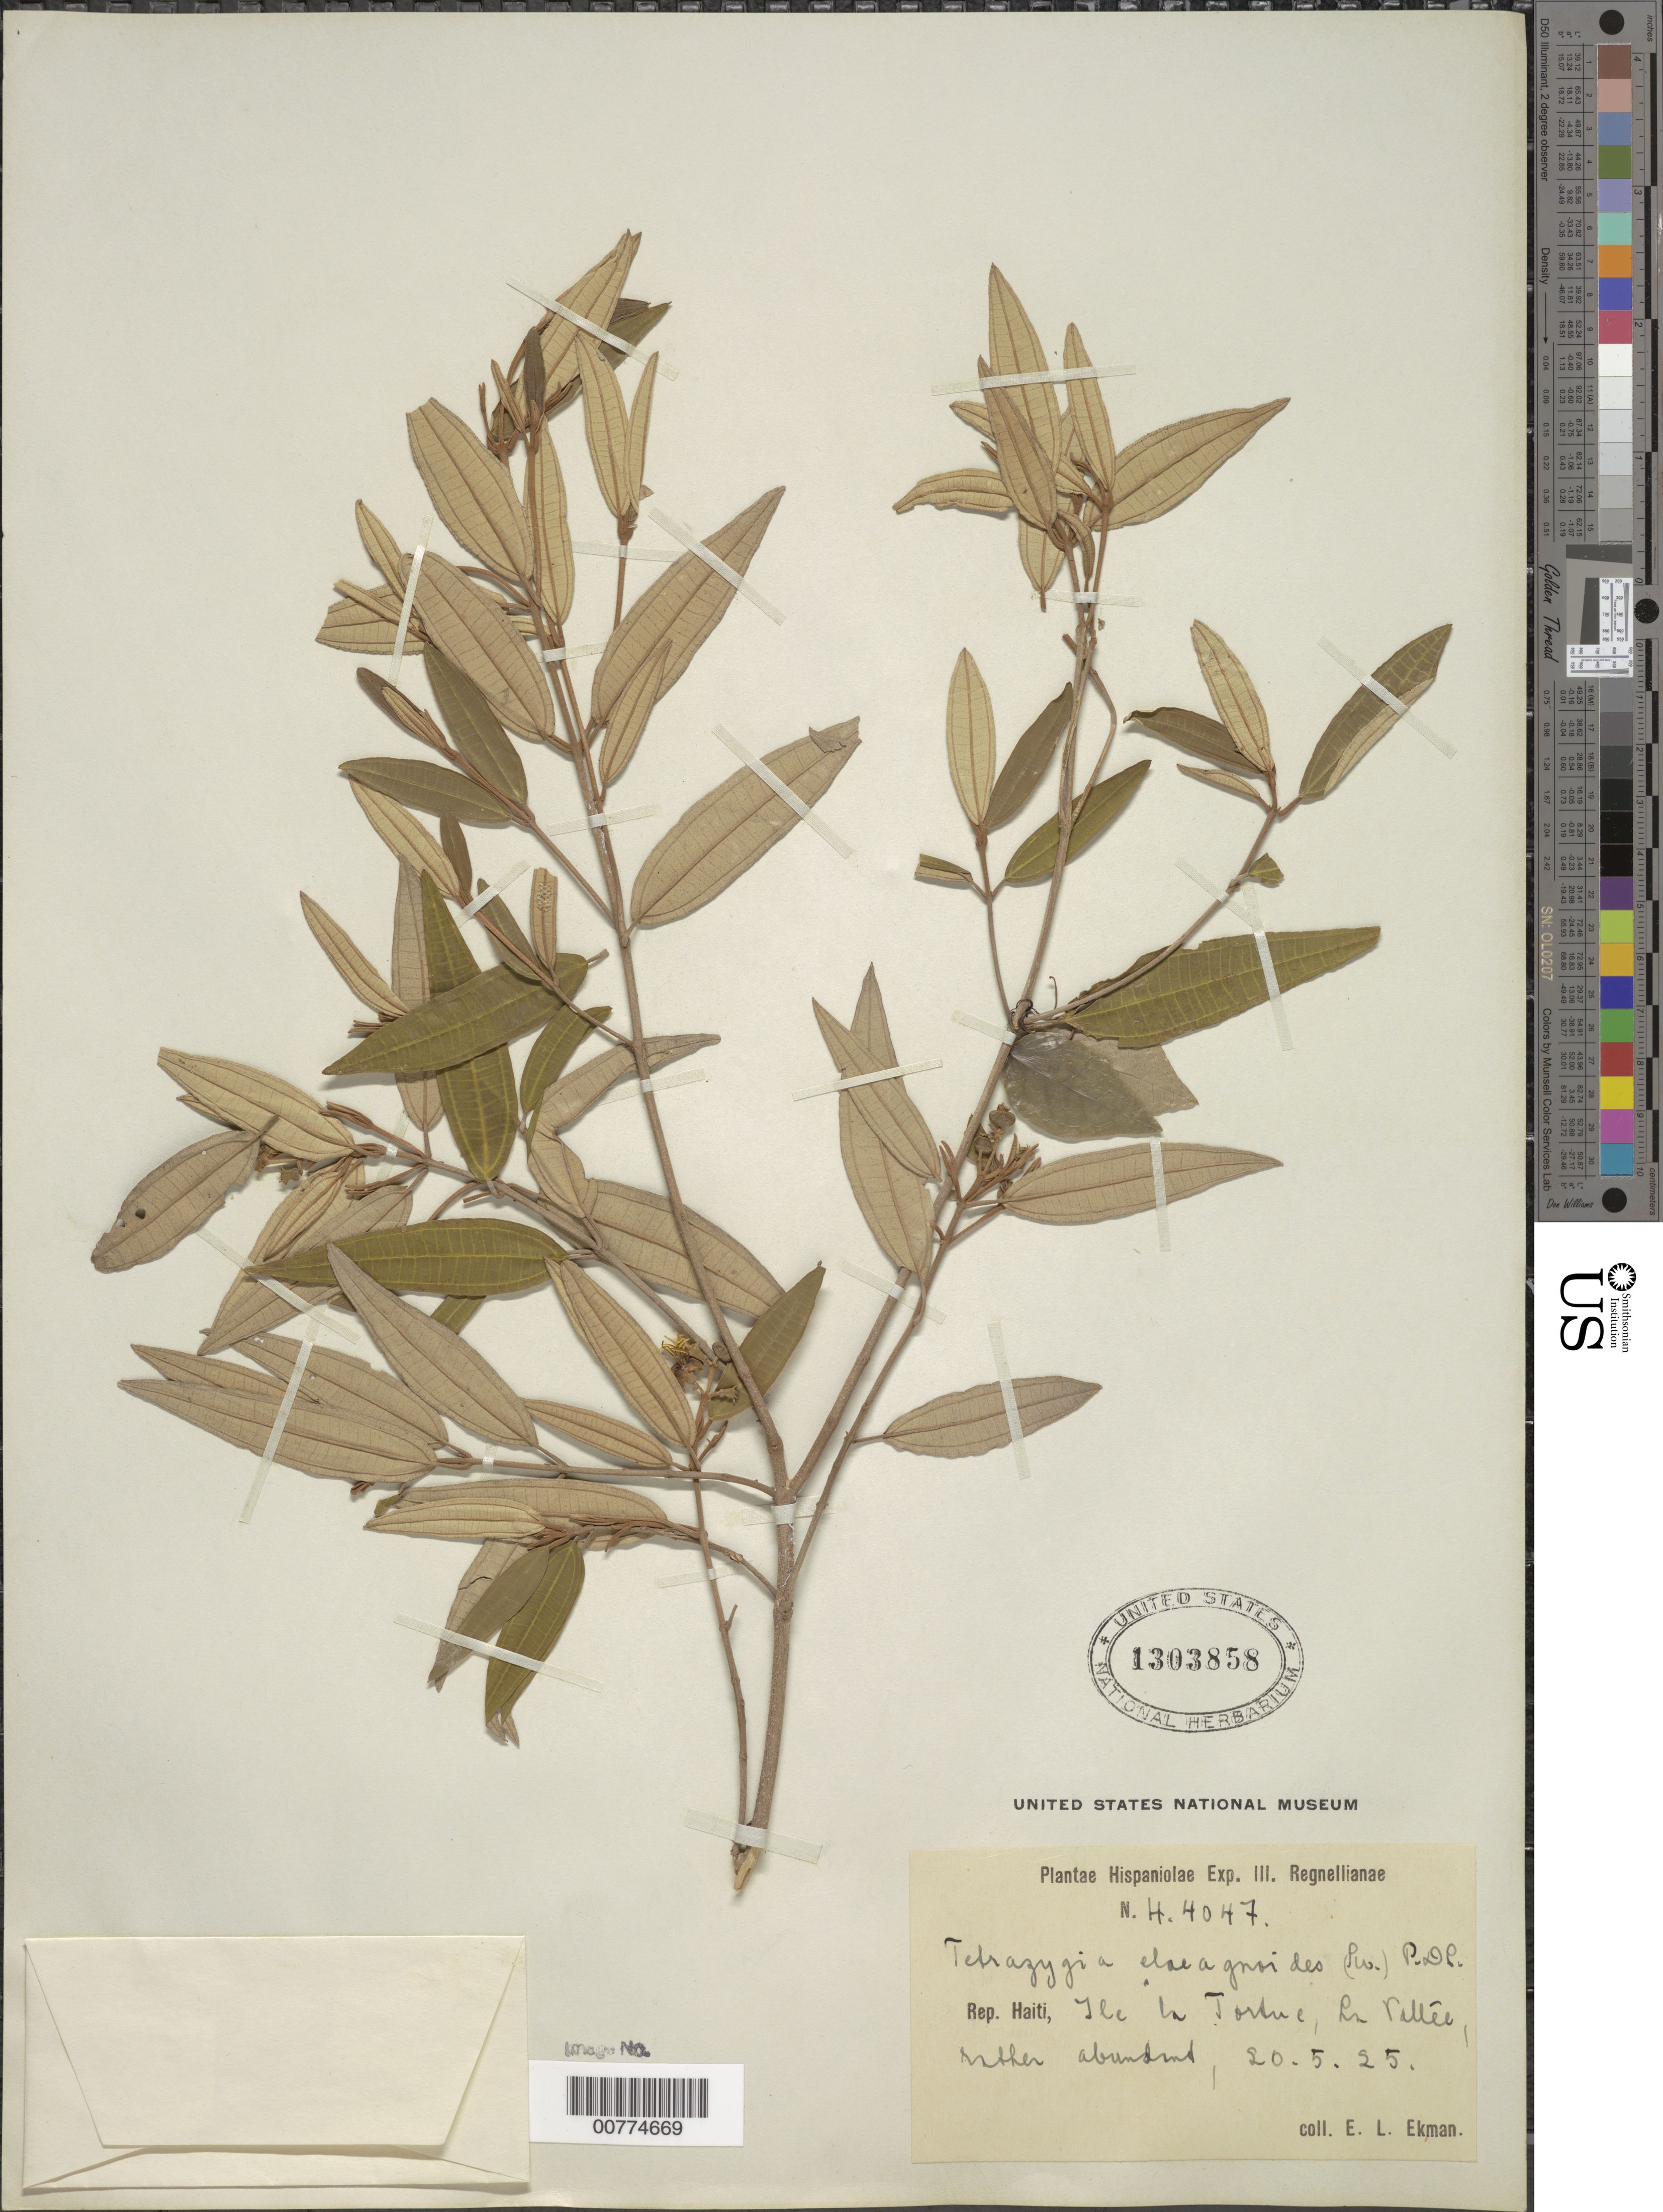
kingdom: Plantae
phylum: Tracheophyta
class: Magnoliopsida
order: Myrtales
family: Melastomataceae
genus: Miconia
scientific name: Miconia elaeagnoides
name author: (Sw.) Griseb.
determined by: Judd, Walter S.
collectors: E. L. Ekman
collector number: H 4047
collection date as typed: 20 May 1925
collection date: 1925-05-20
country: Haiti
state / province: Nord-Óuest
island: Île de la Tortue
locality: Ile la Tortue, La Vallée.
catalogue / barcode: US 1303858